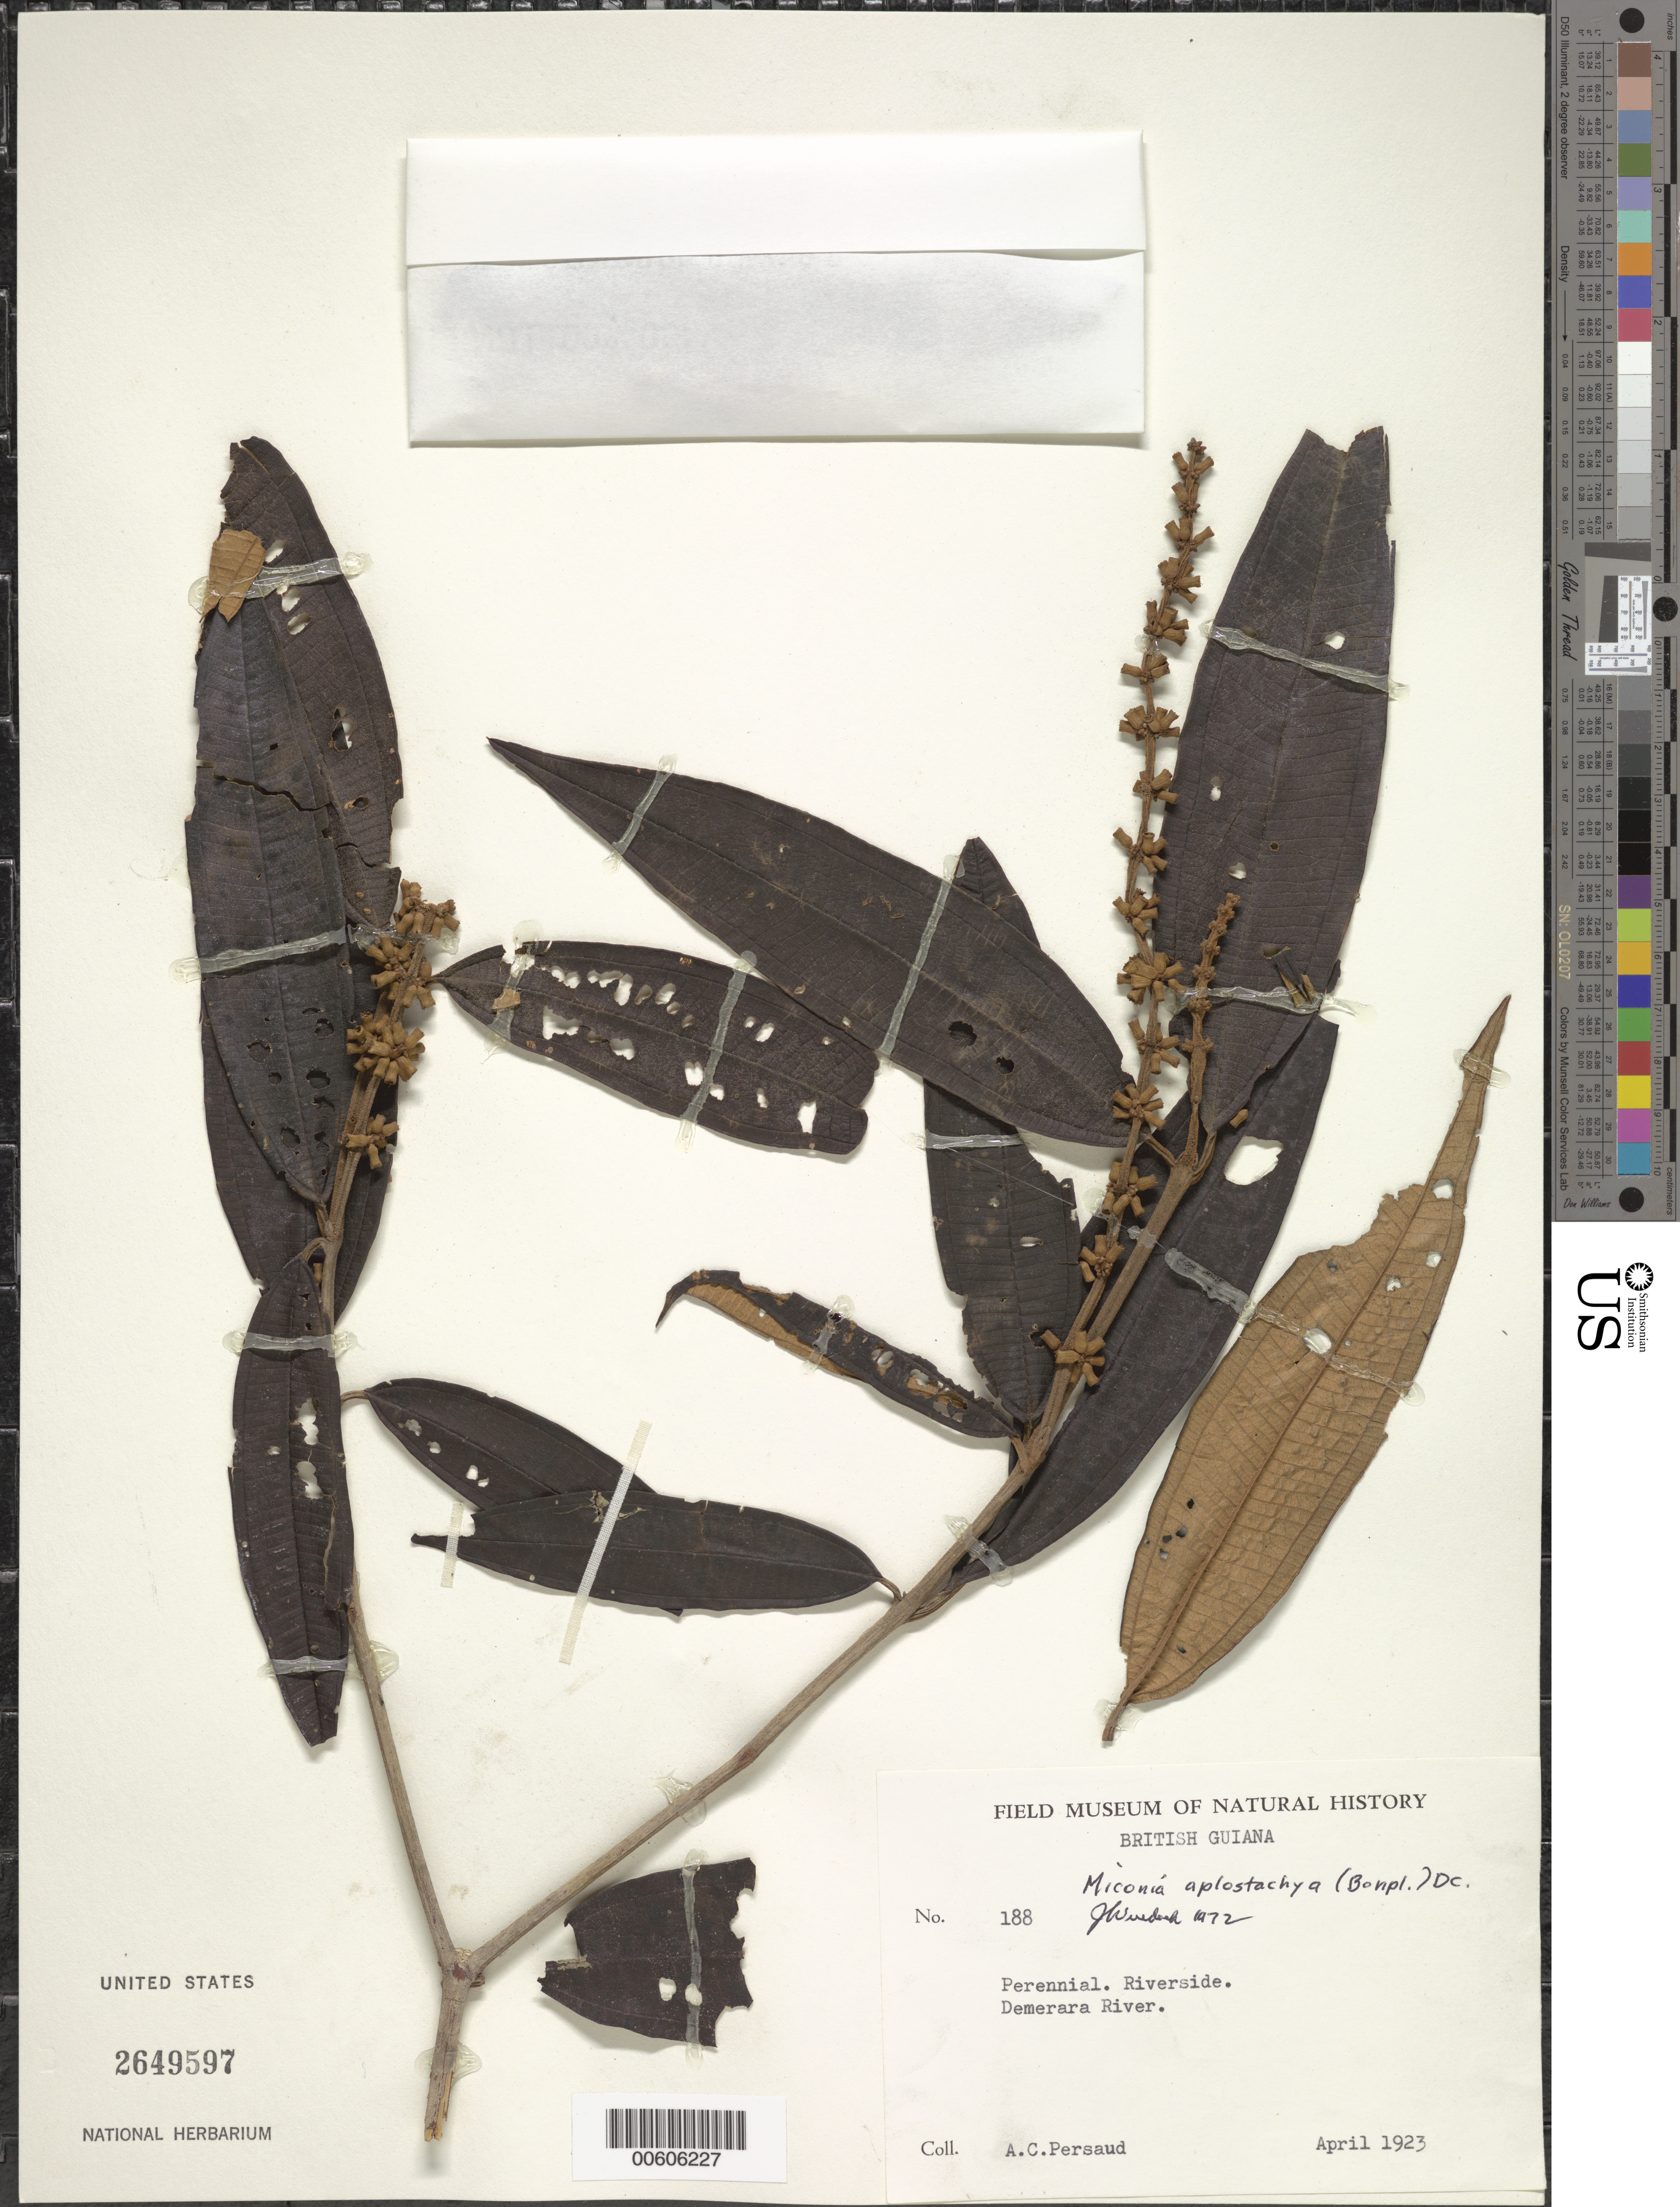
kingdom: Plantae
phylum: Tracheophyta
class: Magnoliopsida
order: Myrtales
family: Melastomataceae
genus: Miconia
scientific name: Miconia aplostachya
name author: (Bonpl.) DC.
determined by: Wurdack, John J., (US), US (UNITED STATES)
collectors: A. Persaud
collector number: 188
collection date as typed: Apr-23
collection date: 1923-04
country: Guyana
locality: Demerara R.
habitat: Riverside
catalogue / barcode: US 2649597